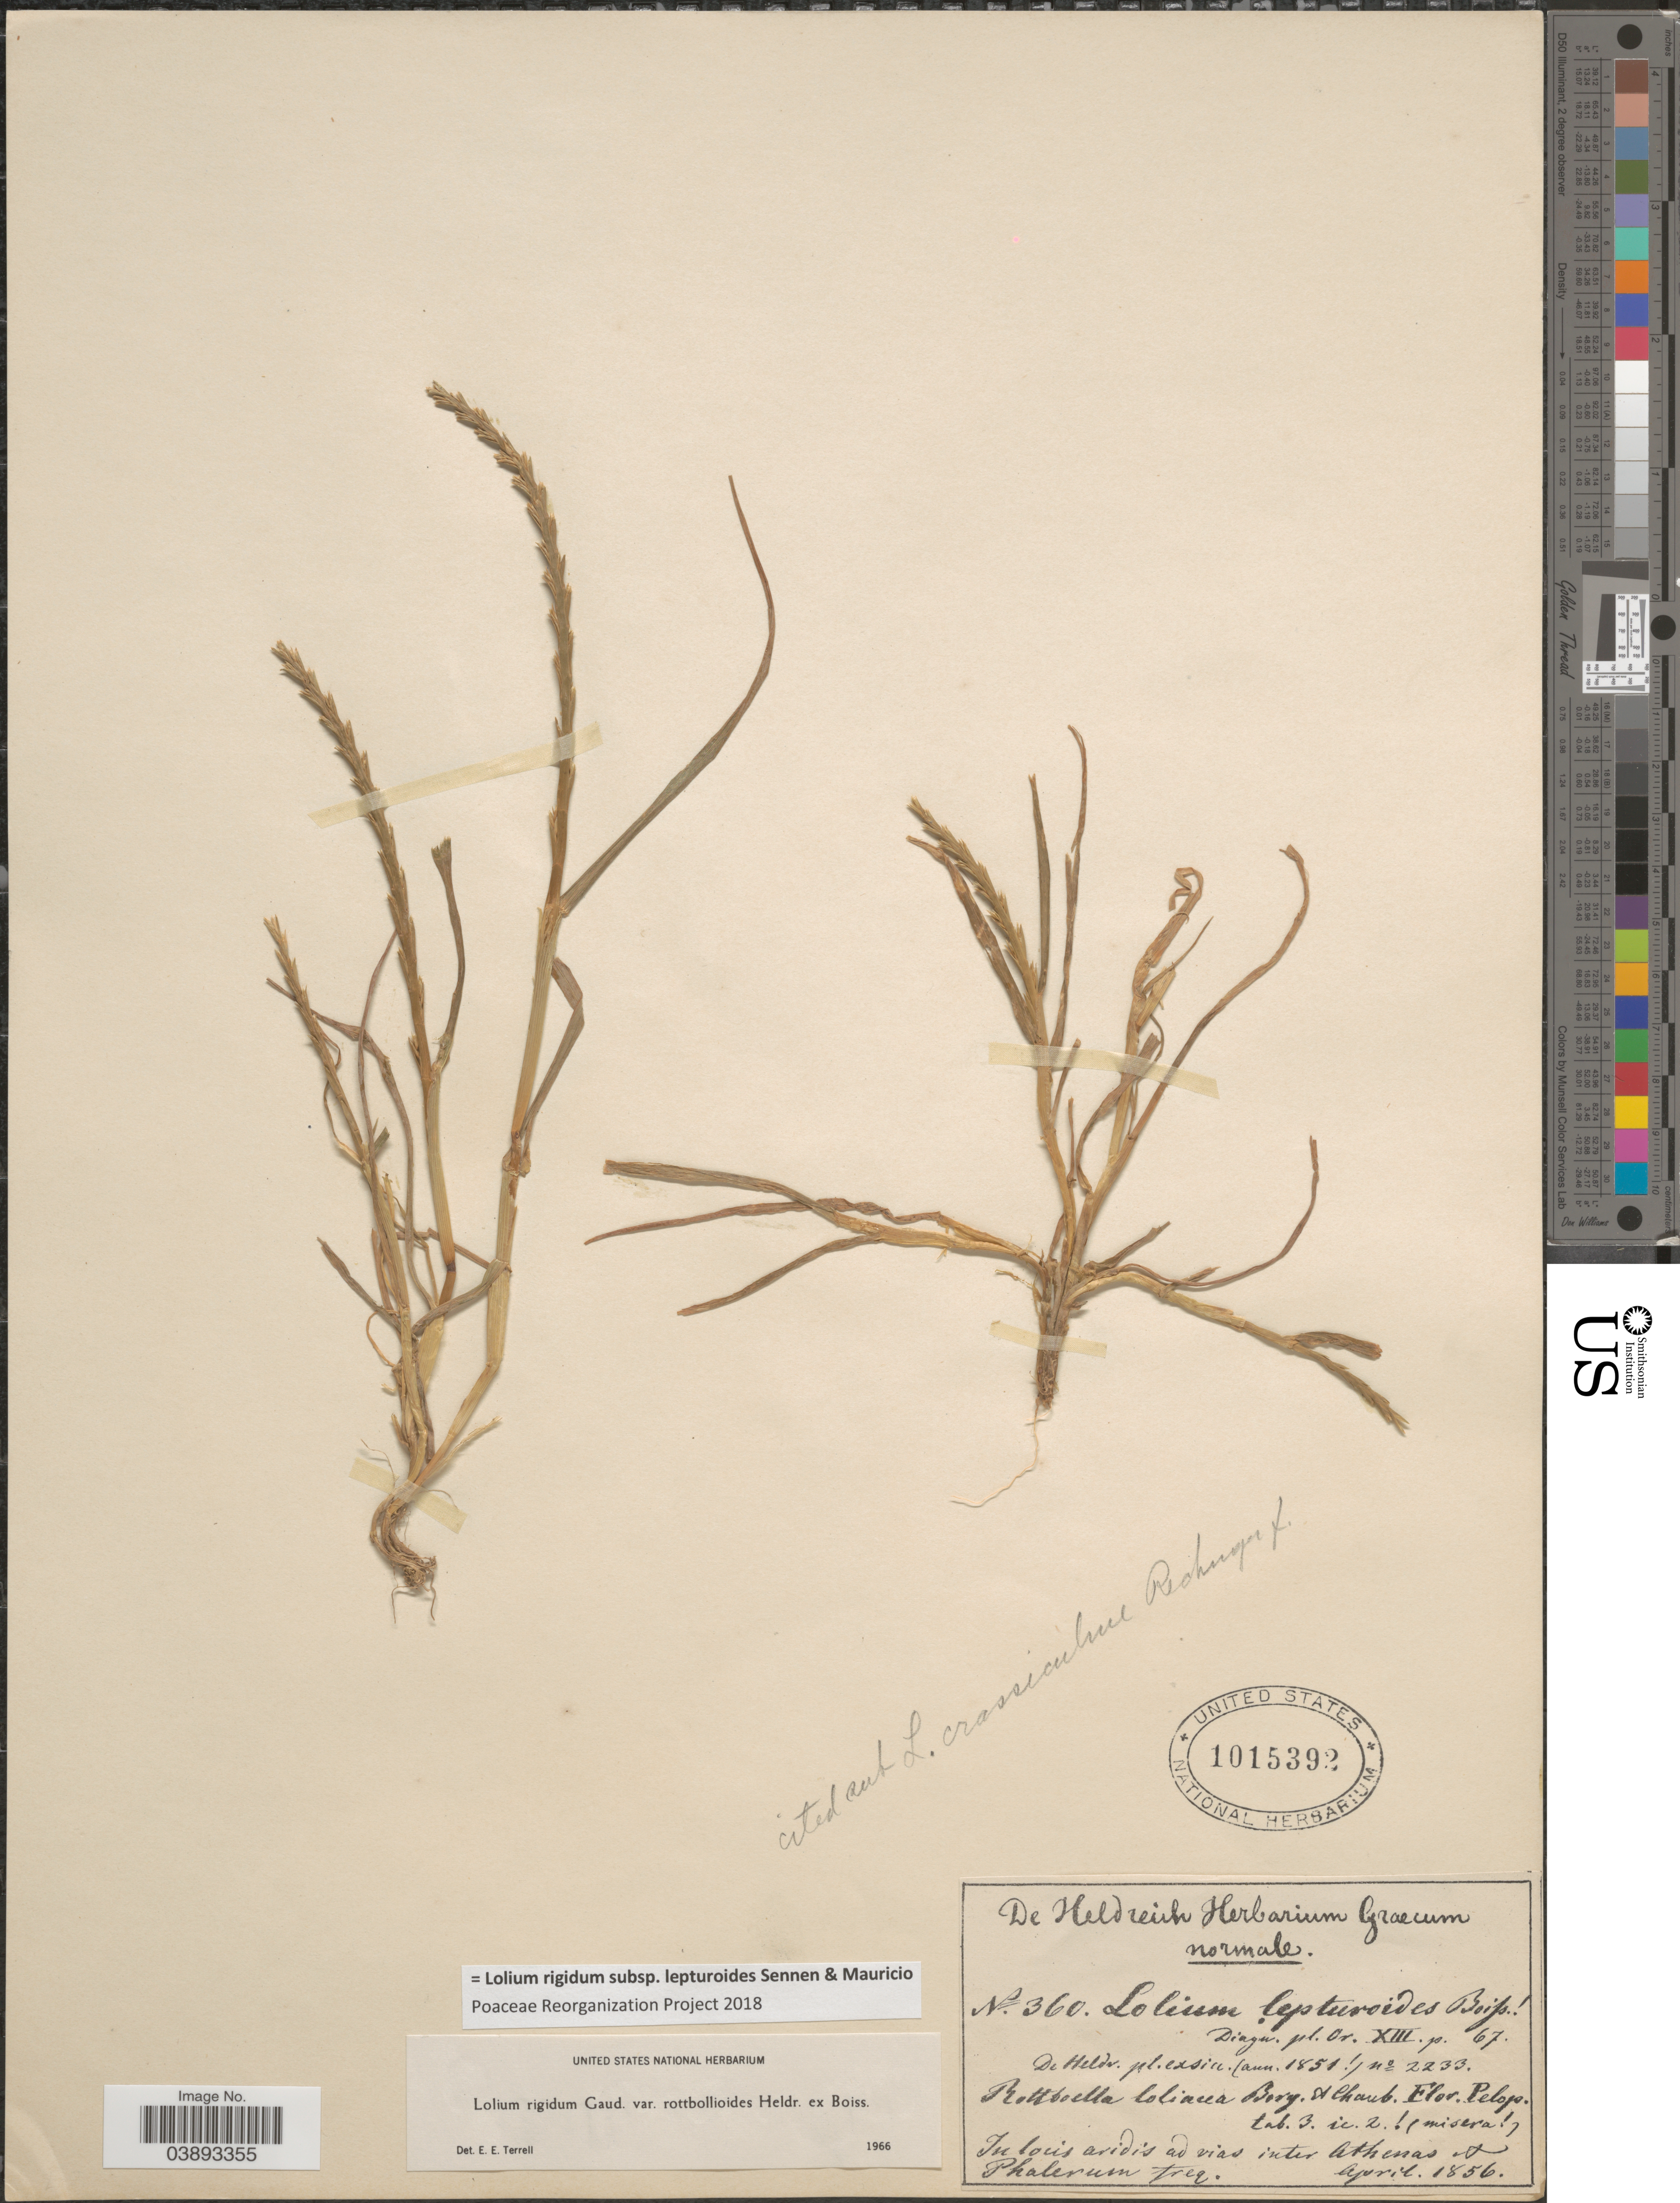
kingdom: Plantae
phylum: Tracheophyta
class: Liliopsida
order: Poales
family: Poaceae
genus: Lolium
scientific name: Lolium rigidum subsp. lepturoides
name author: Sennen & Mauricio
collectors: ex herb. De Heldreich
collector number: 360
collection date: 1856-04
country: Greece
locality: Graecum. In locis aridis ad vias inter Athenas & Phalerum freq.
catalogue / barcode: US 1015392